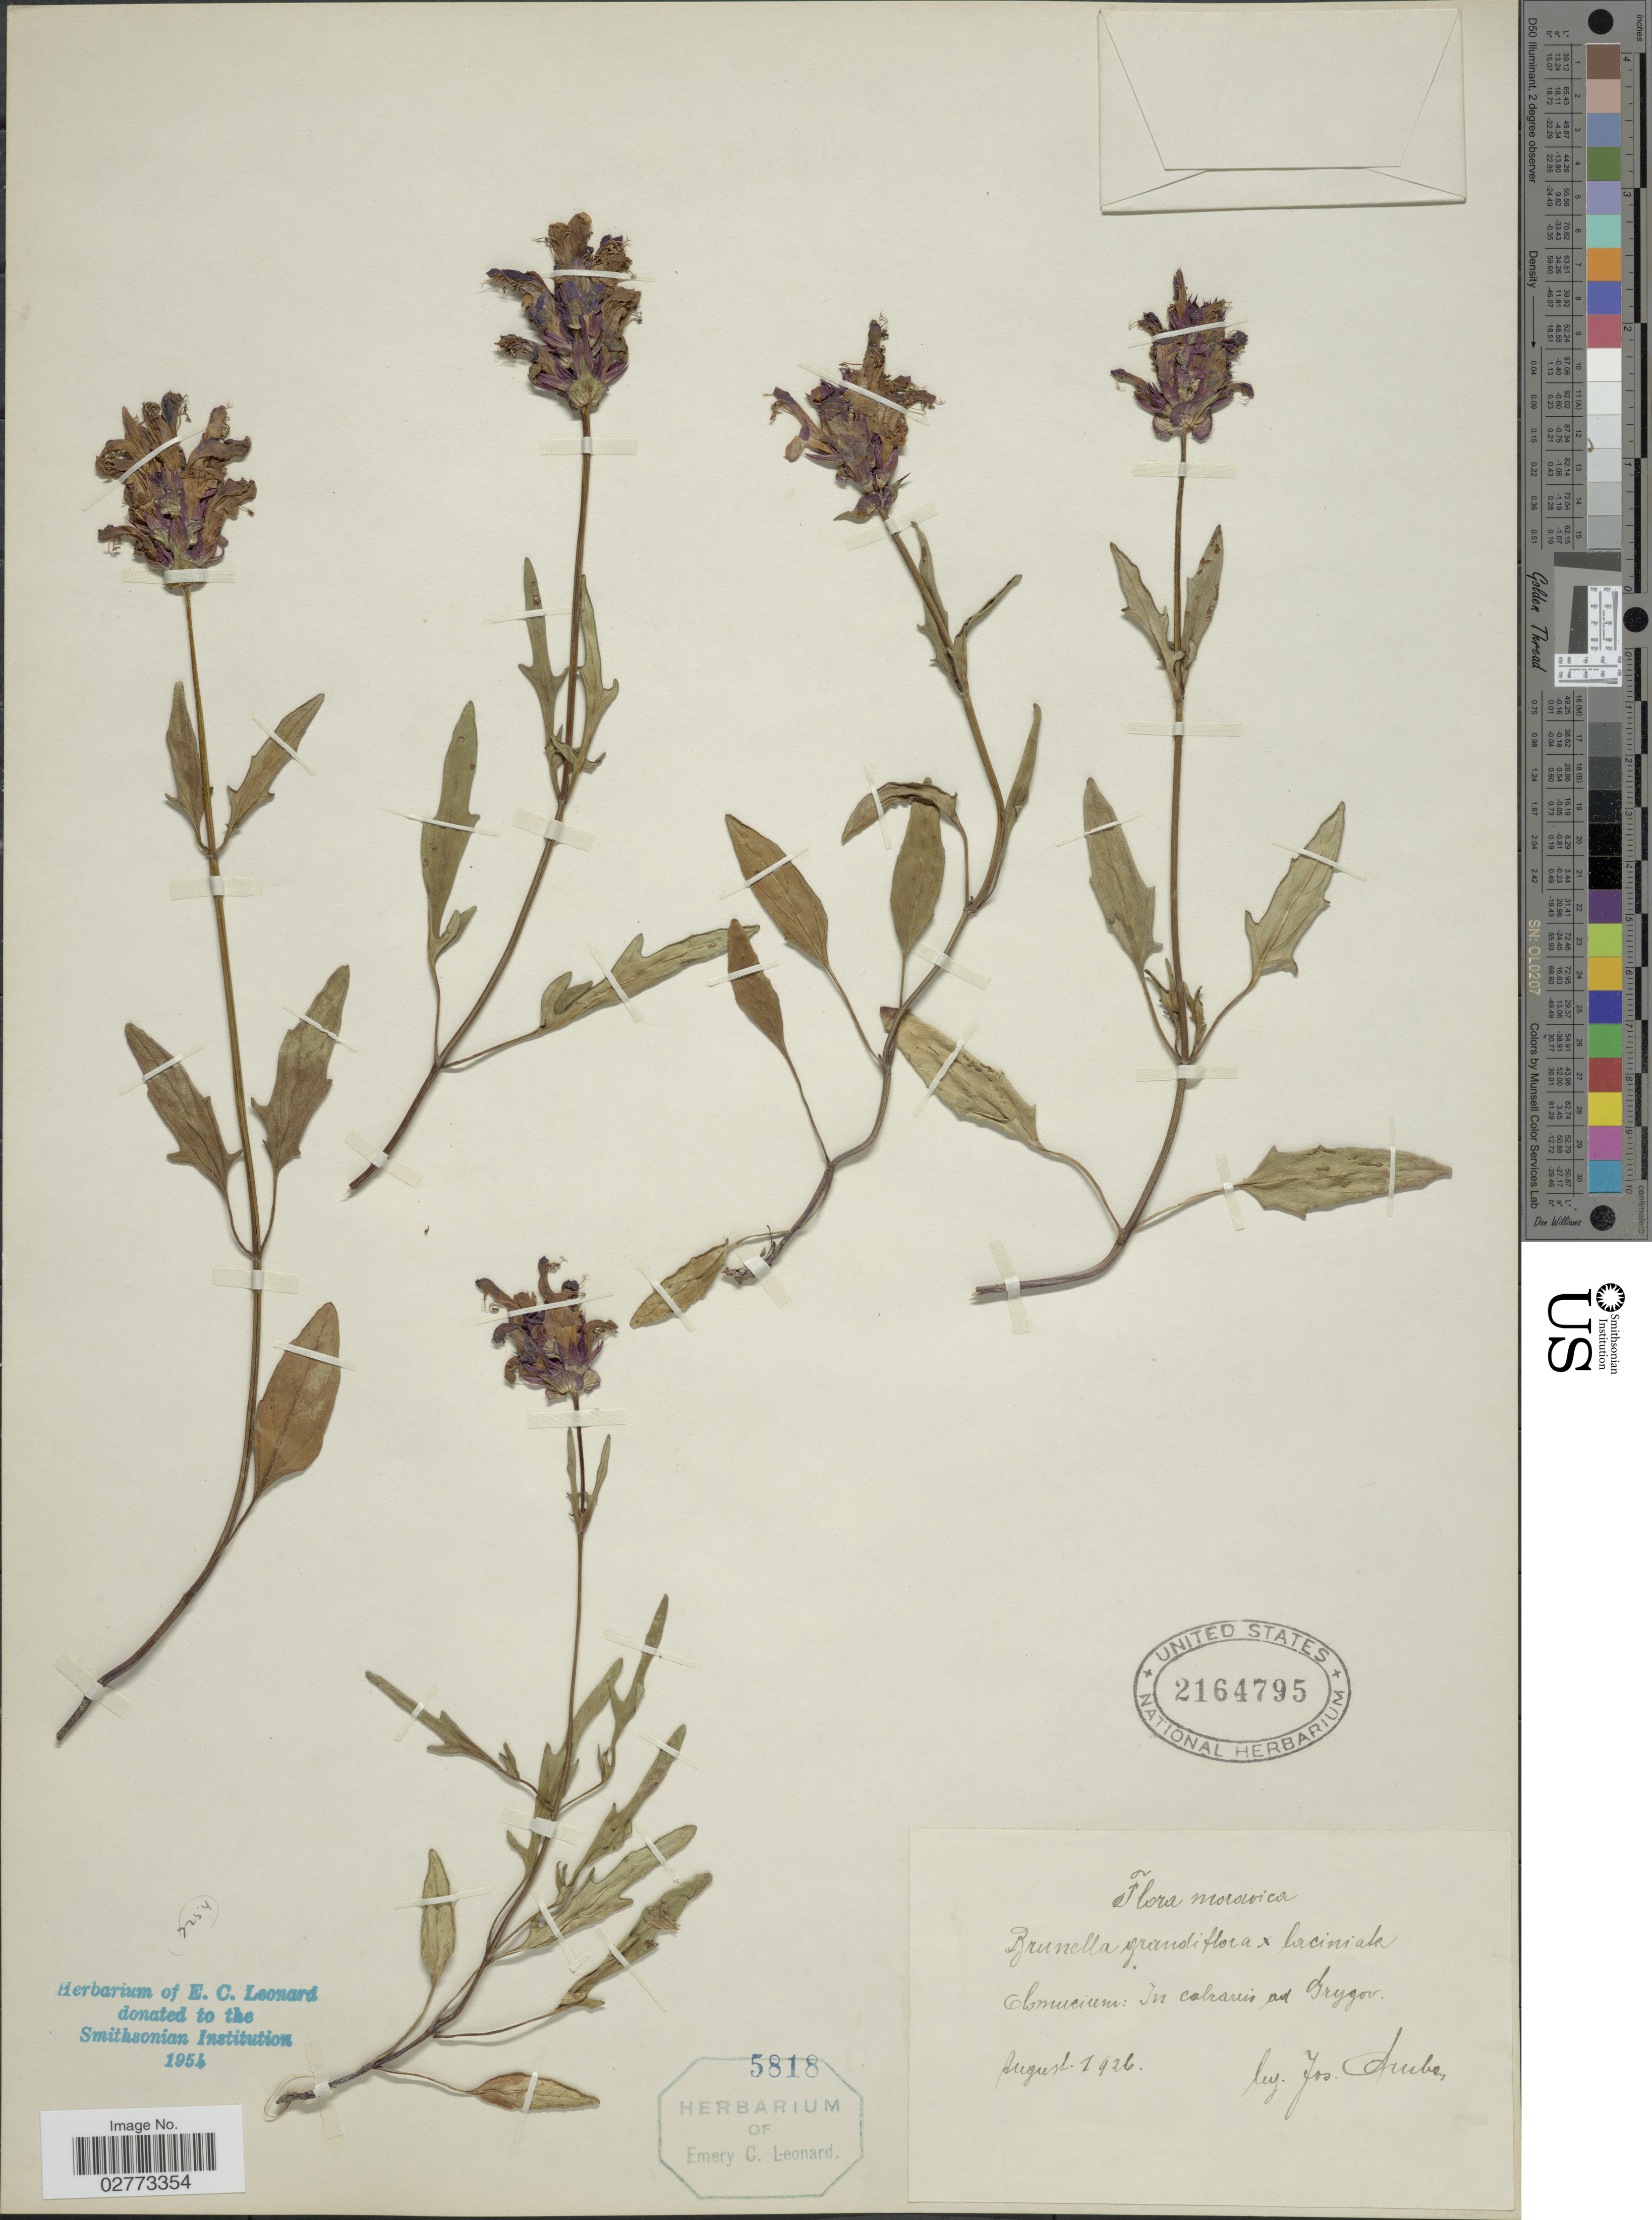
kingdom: Plantae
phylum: Tracheophyta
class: Magnoliopsida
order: Lamiales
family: Lamiaceae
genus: Prunella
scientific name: Prunella grandiflora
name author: (L.) Turra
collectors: J. Arube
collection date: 1926-08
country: Czechia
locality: Moravica. Glomucium: In calcareis Grygov.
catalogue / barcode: US 2164795